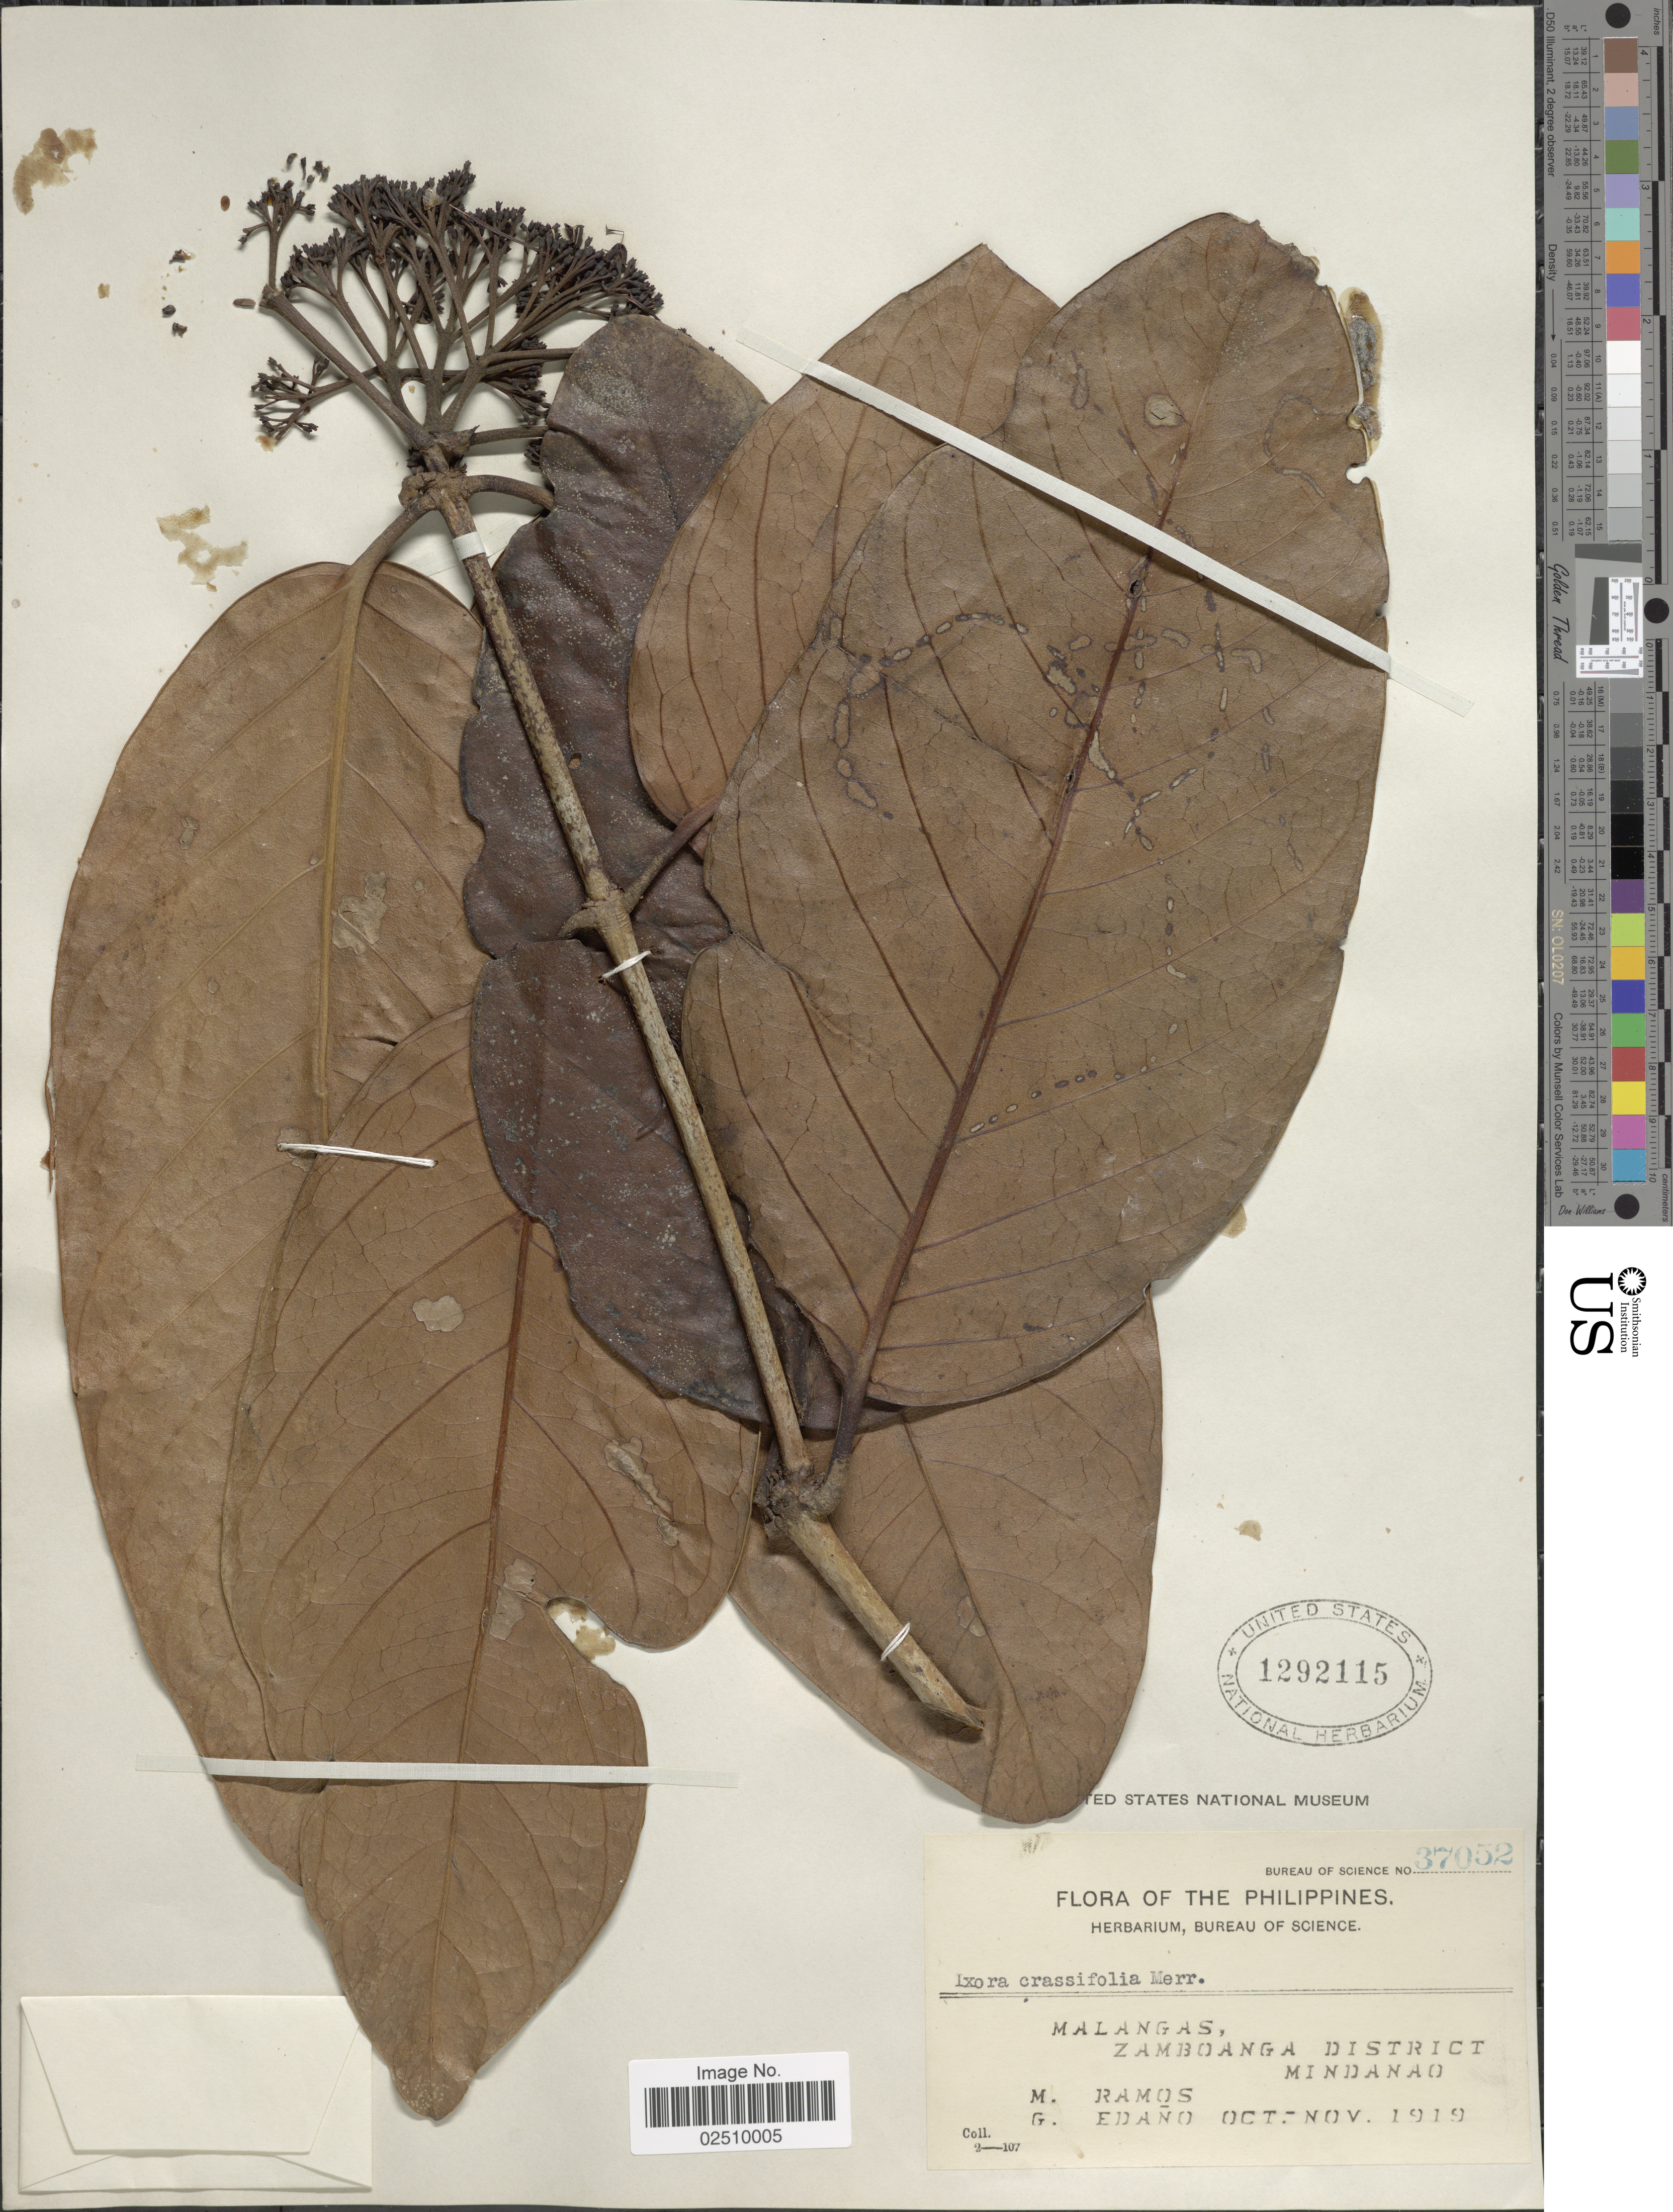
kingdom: Plantae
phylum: Tracheophyta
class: Magnoliopsida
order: Gentianales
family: Rubiaceae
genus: Ixora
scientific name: Ixora crassifolia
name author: Merr.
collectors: M. Ramos & G. Edaño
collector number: Bureau of Science 37052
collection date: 1919-10/1919-11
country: Philippines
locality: Malangas, Zamboanga District, Mindanao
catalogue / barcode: US 1292115